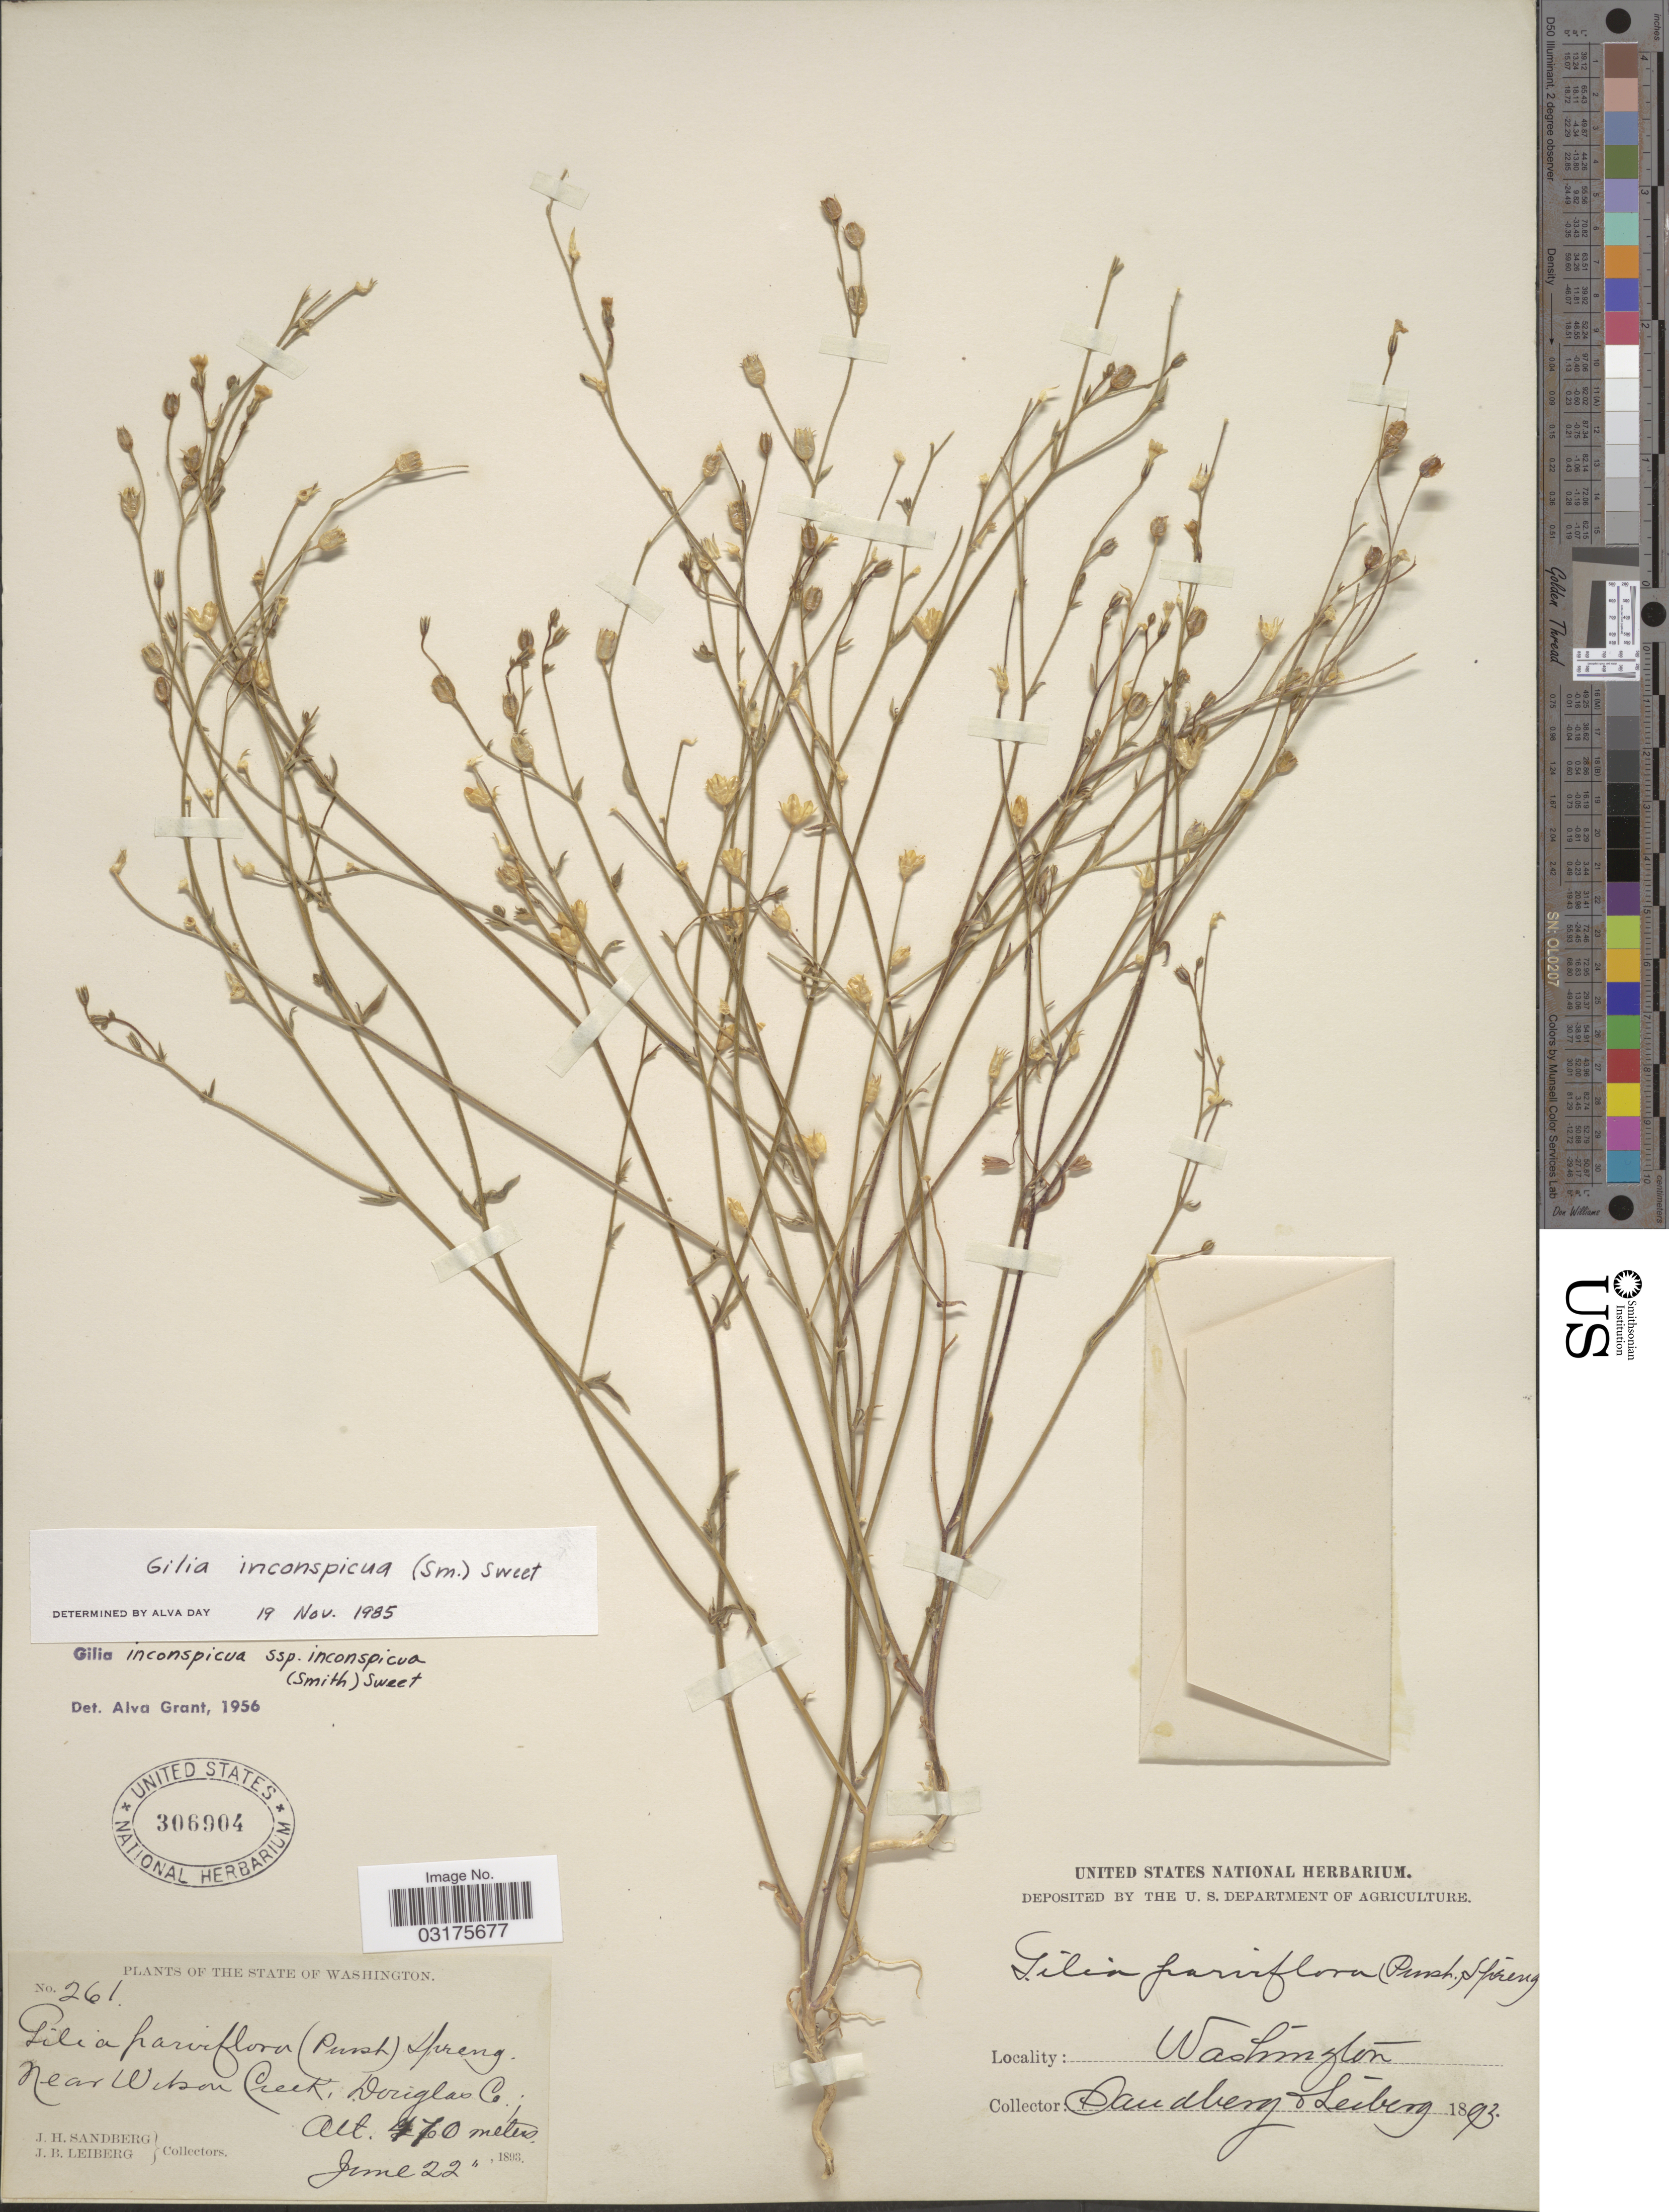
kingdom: Plantae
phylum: Tracheophyta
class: Magnoliopsida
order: Ericales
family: Polemoniaceae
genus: Gilia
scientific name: Gilia inconspicua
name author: (Sm.) Sweet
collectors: J. H. Sandberg & J. B. Leiberg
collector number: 261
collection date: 1893-06-22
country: United States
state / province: Washington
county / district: Douglas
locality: Near Wilson Creek, Douglas Co.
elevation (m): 470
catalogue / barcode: US 306904